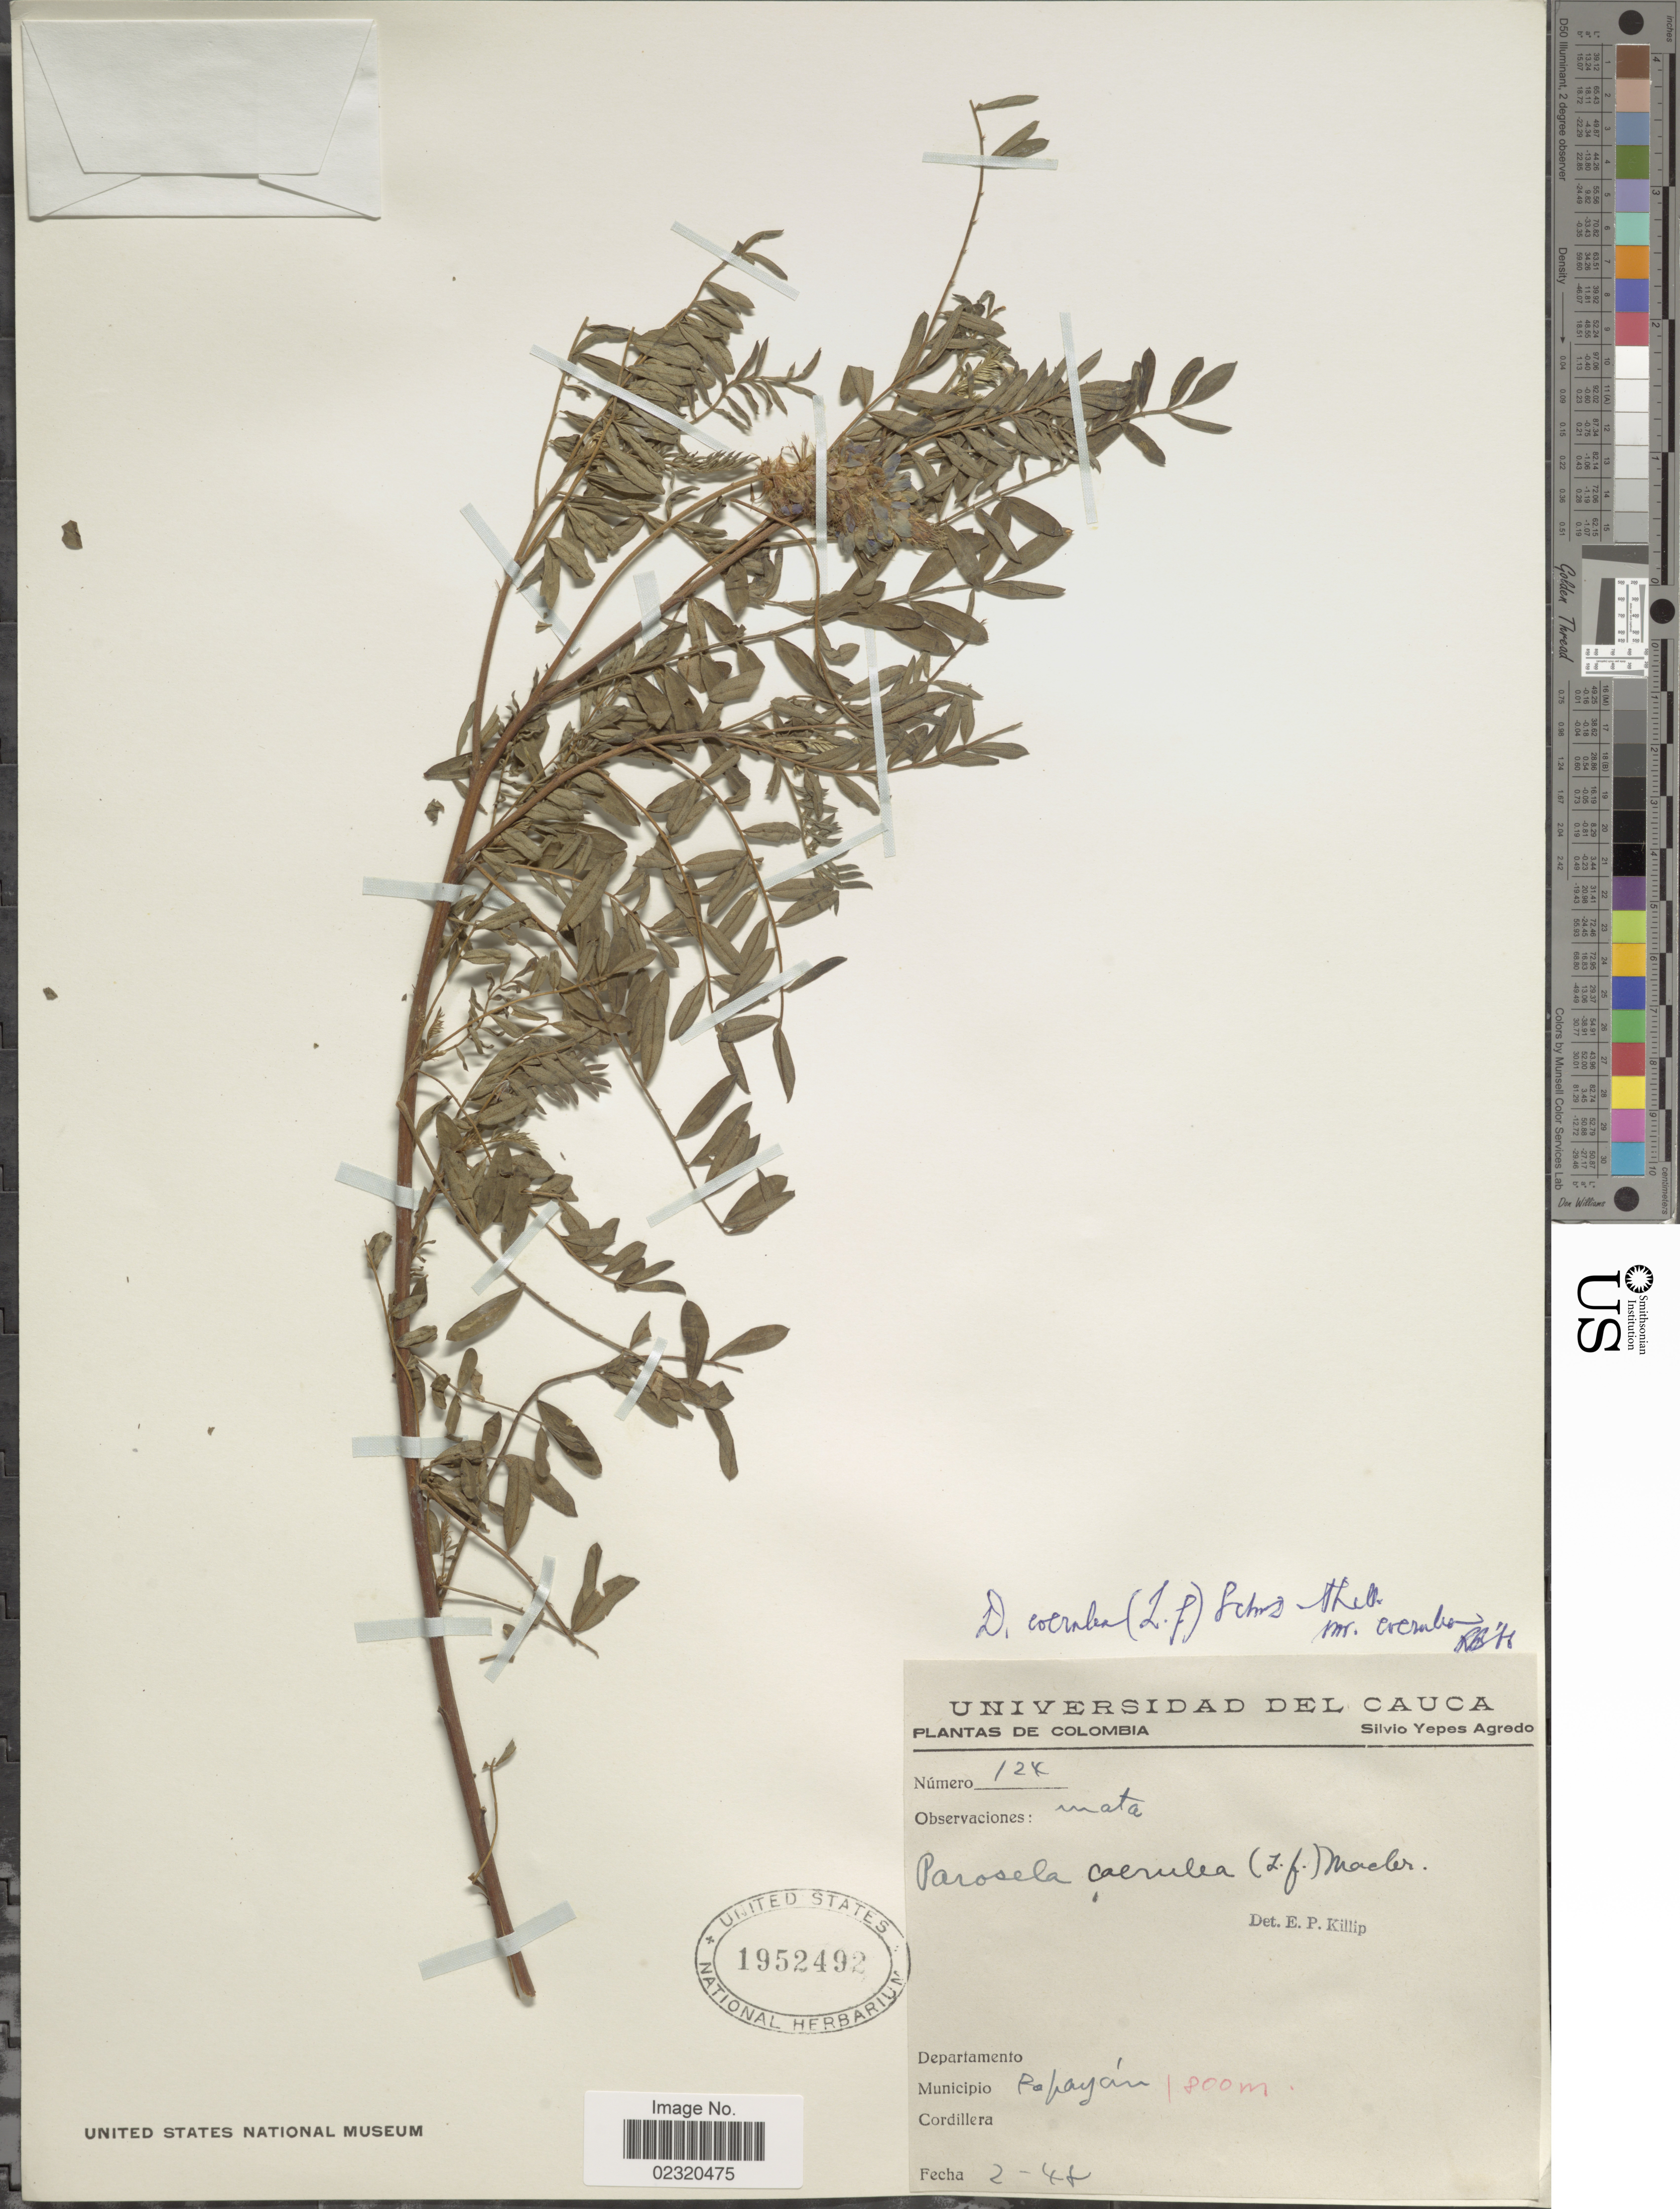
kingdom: Plantae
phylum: Tracheophyta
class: Magnoliopsida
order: Fabales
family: Fabaceae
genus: Dalea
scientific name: Dalea coerulea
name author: (L. f.) Schinz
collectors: S. Yepes-Agredo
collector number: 124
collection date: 1948-02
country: Colombia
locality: Municipio Popayan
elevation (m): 1800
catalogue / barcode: US 1952492